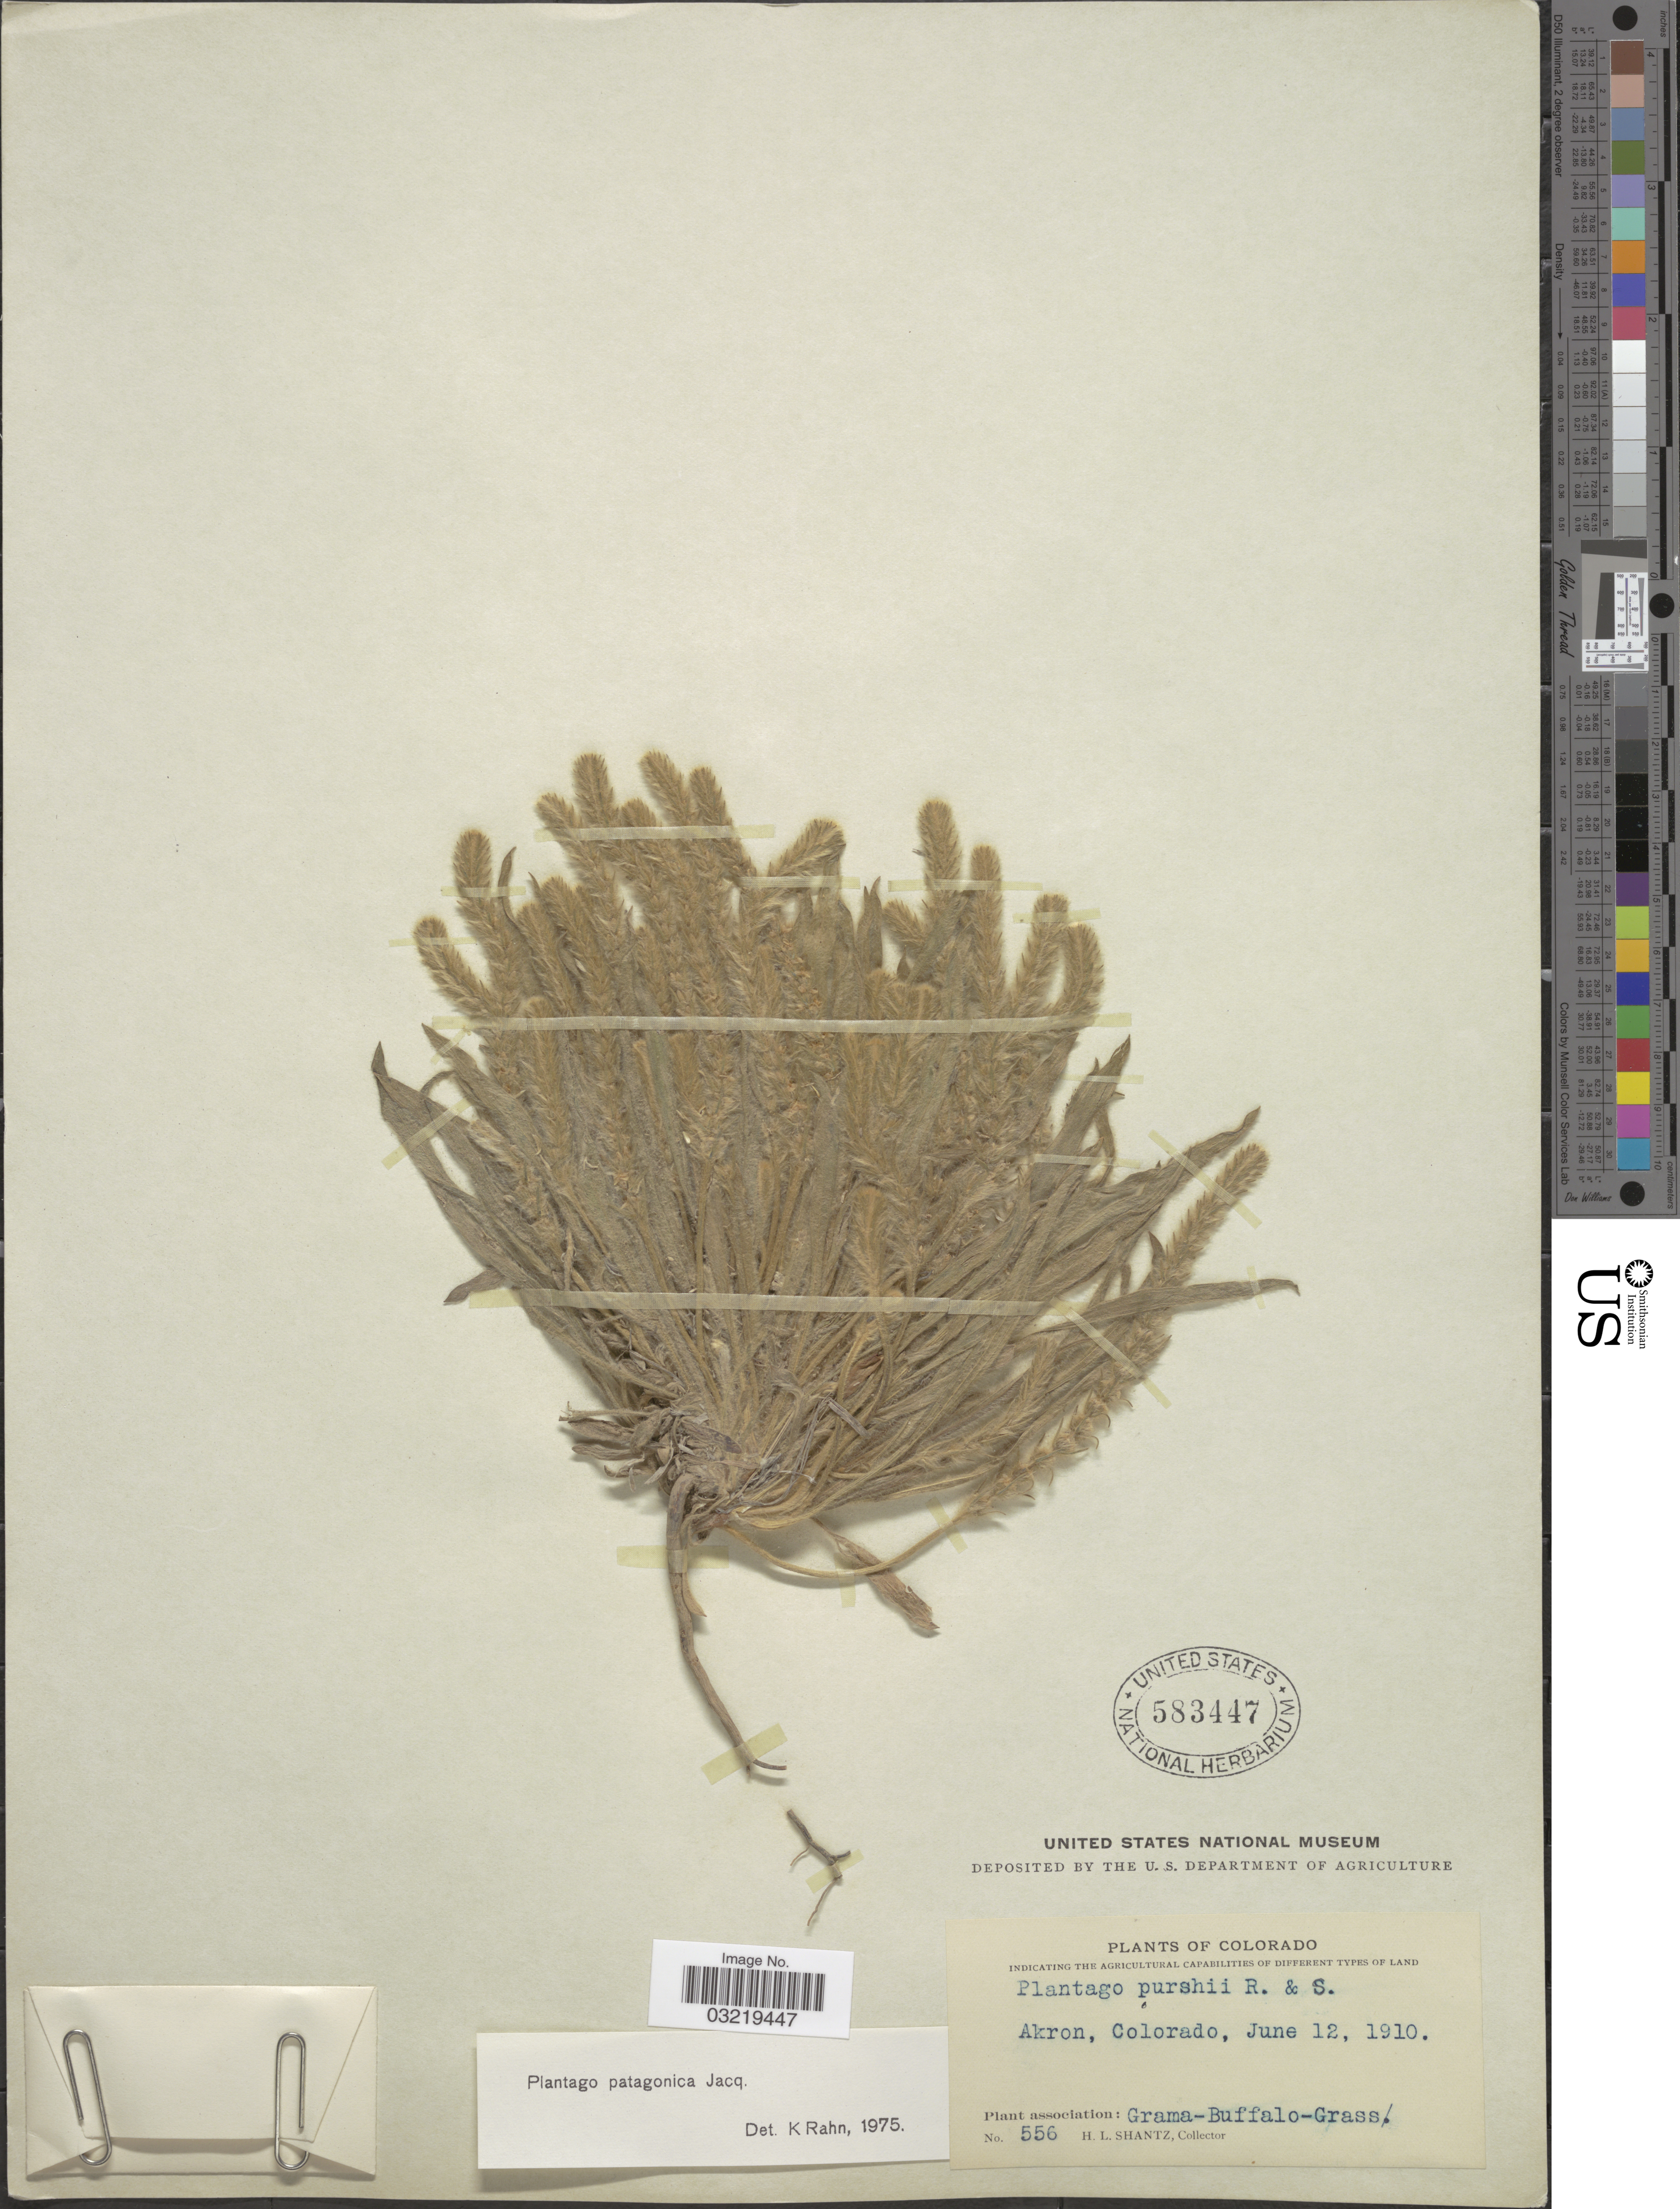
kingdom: Plantae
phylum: Tracheophyta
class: Magnoliopsida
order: Lamiales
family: Plantaginaceae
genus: Plantago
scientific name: Plantago patagonica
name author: Jacq.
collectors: H. Shantz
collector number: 556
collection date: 1910-06-12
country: United States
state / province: Colorado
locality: Akron.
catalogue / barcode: US 583447